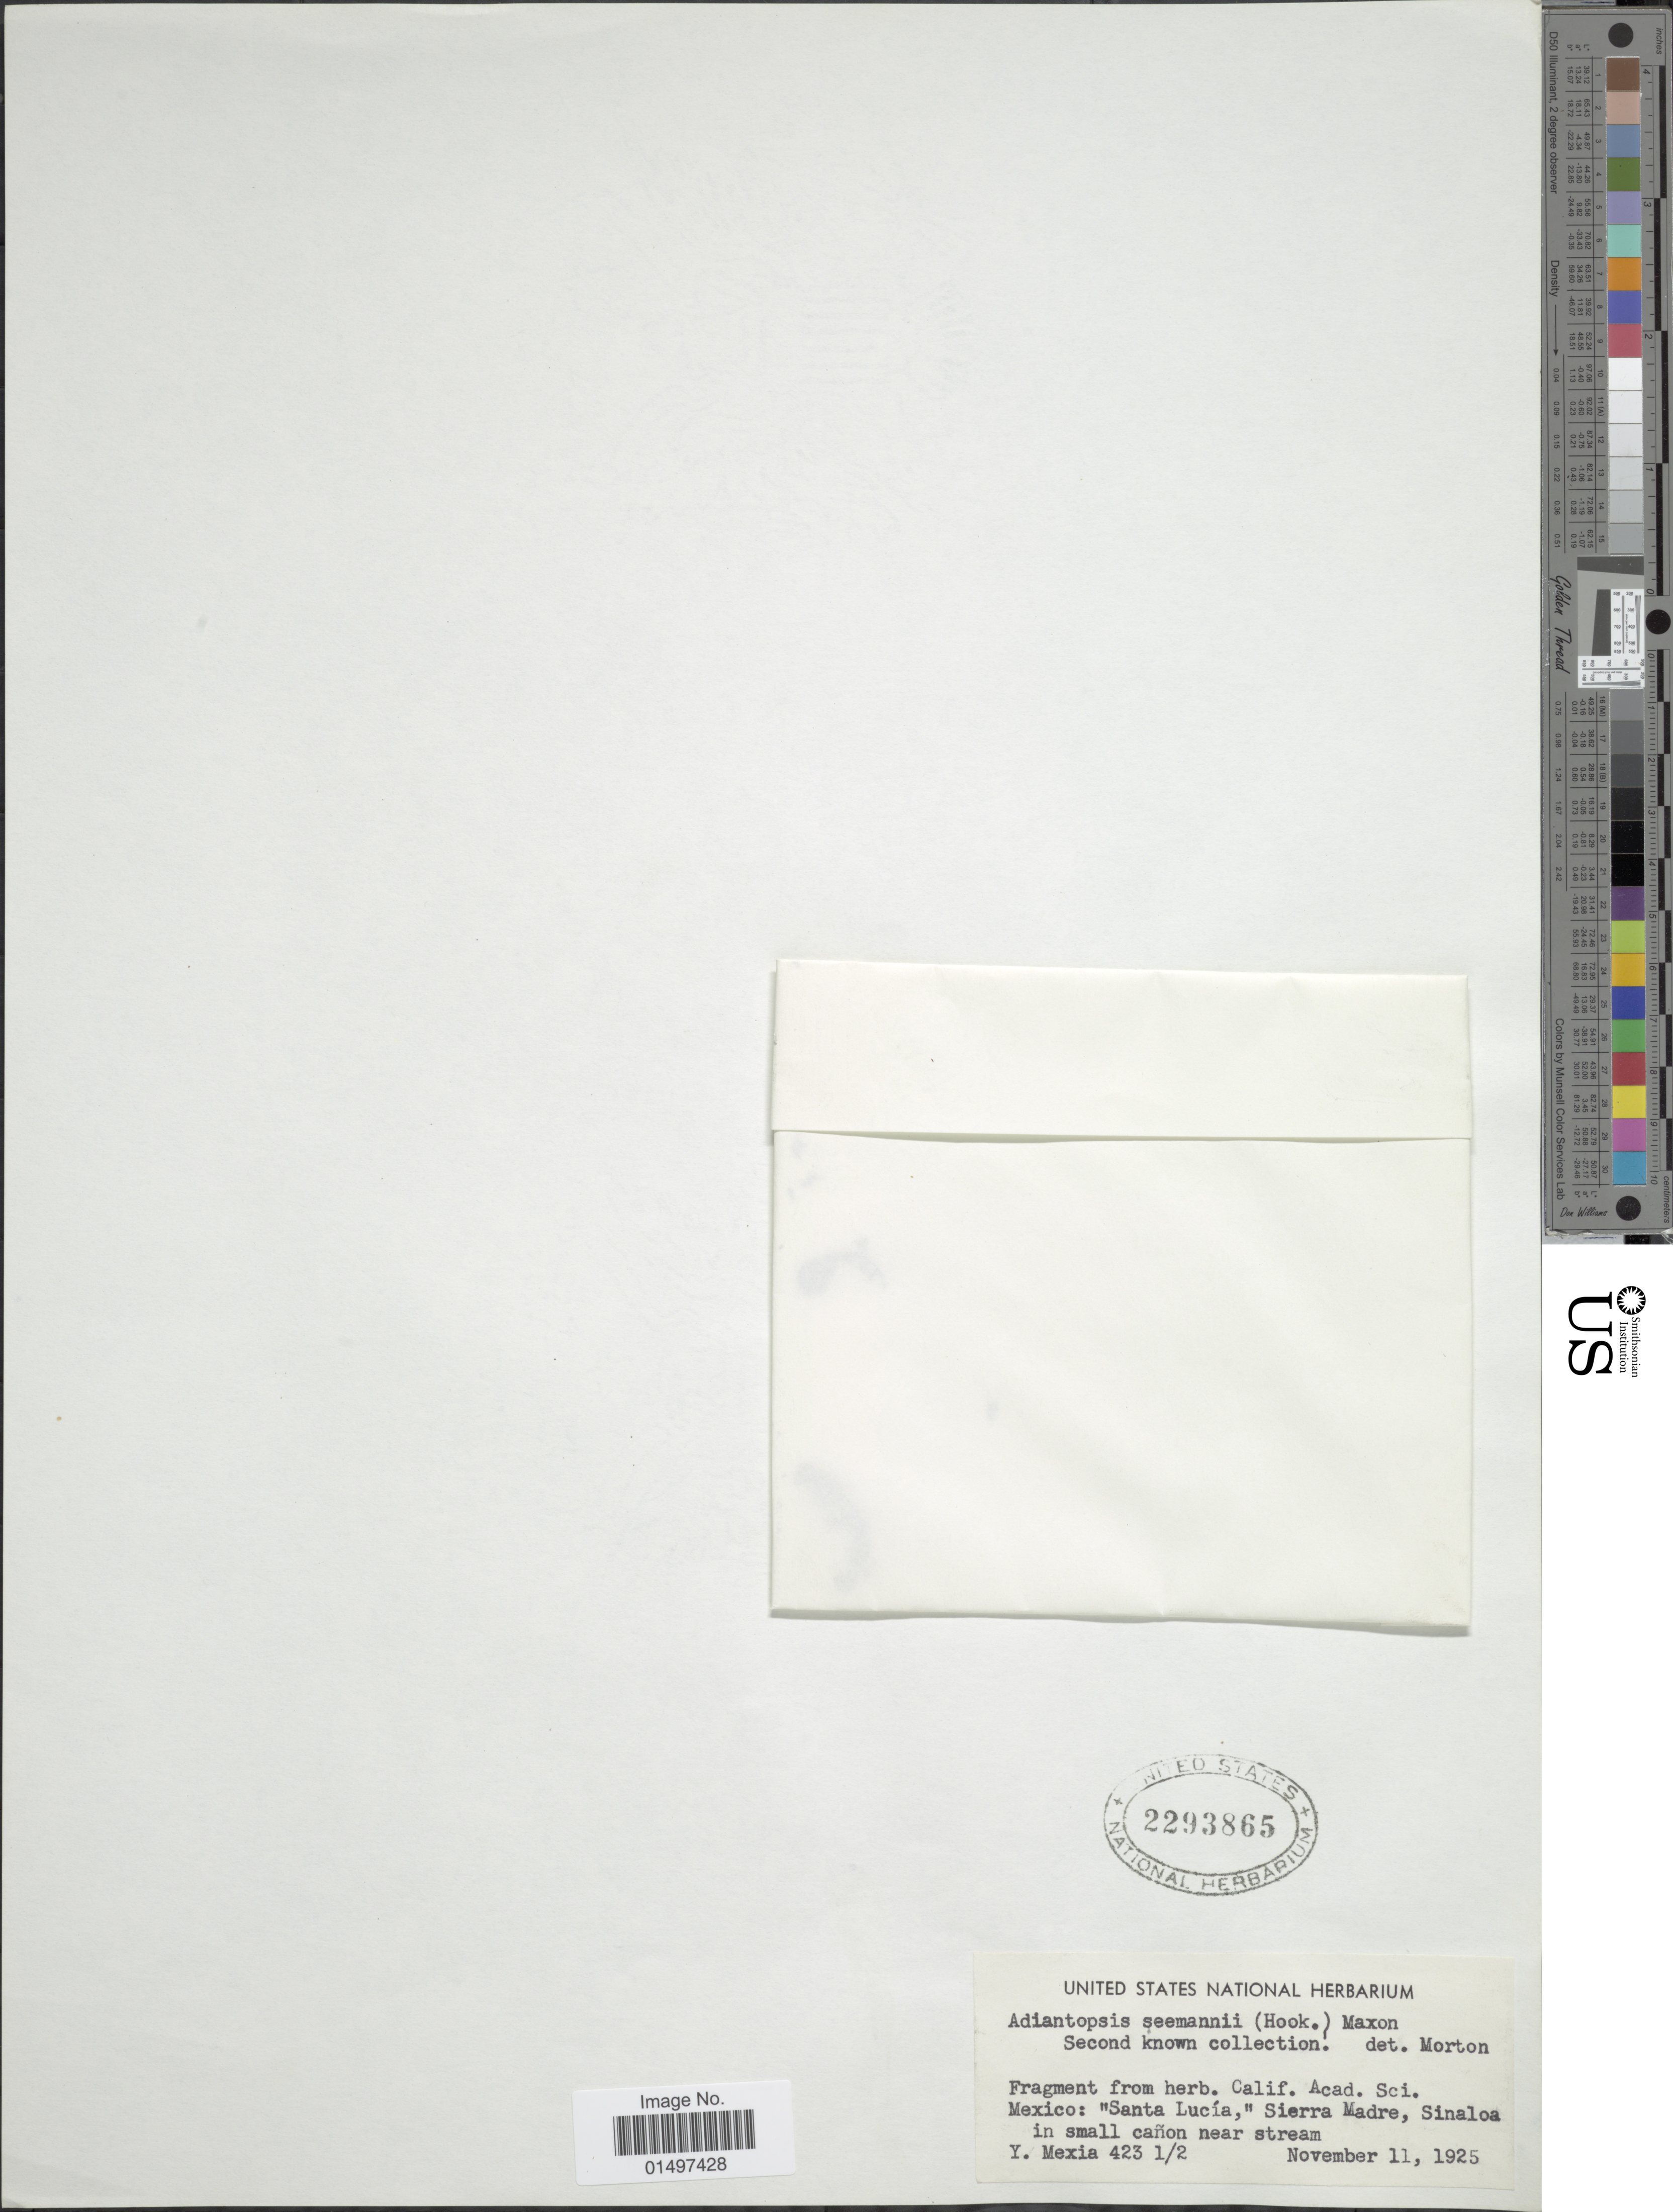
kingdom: Plantae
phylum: Tracheophyta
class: Polypodiopsida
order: Polypodiales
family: Pteridaceae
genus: Adiantopsis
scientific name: Adiantopsis seemannii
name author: (Hook.) Maxon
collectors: Y. Mexia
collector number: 423 1/2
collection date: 1925-11-11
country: Mexico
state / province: Sinaloa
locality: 'Santa Lucia,' Sierra Madre, Sinaloa in small canon near stream.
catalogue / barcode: US 2293865